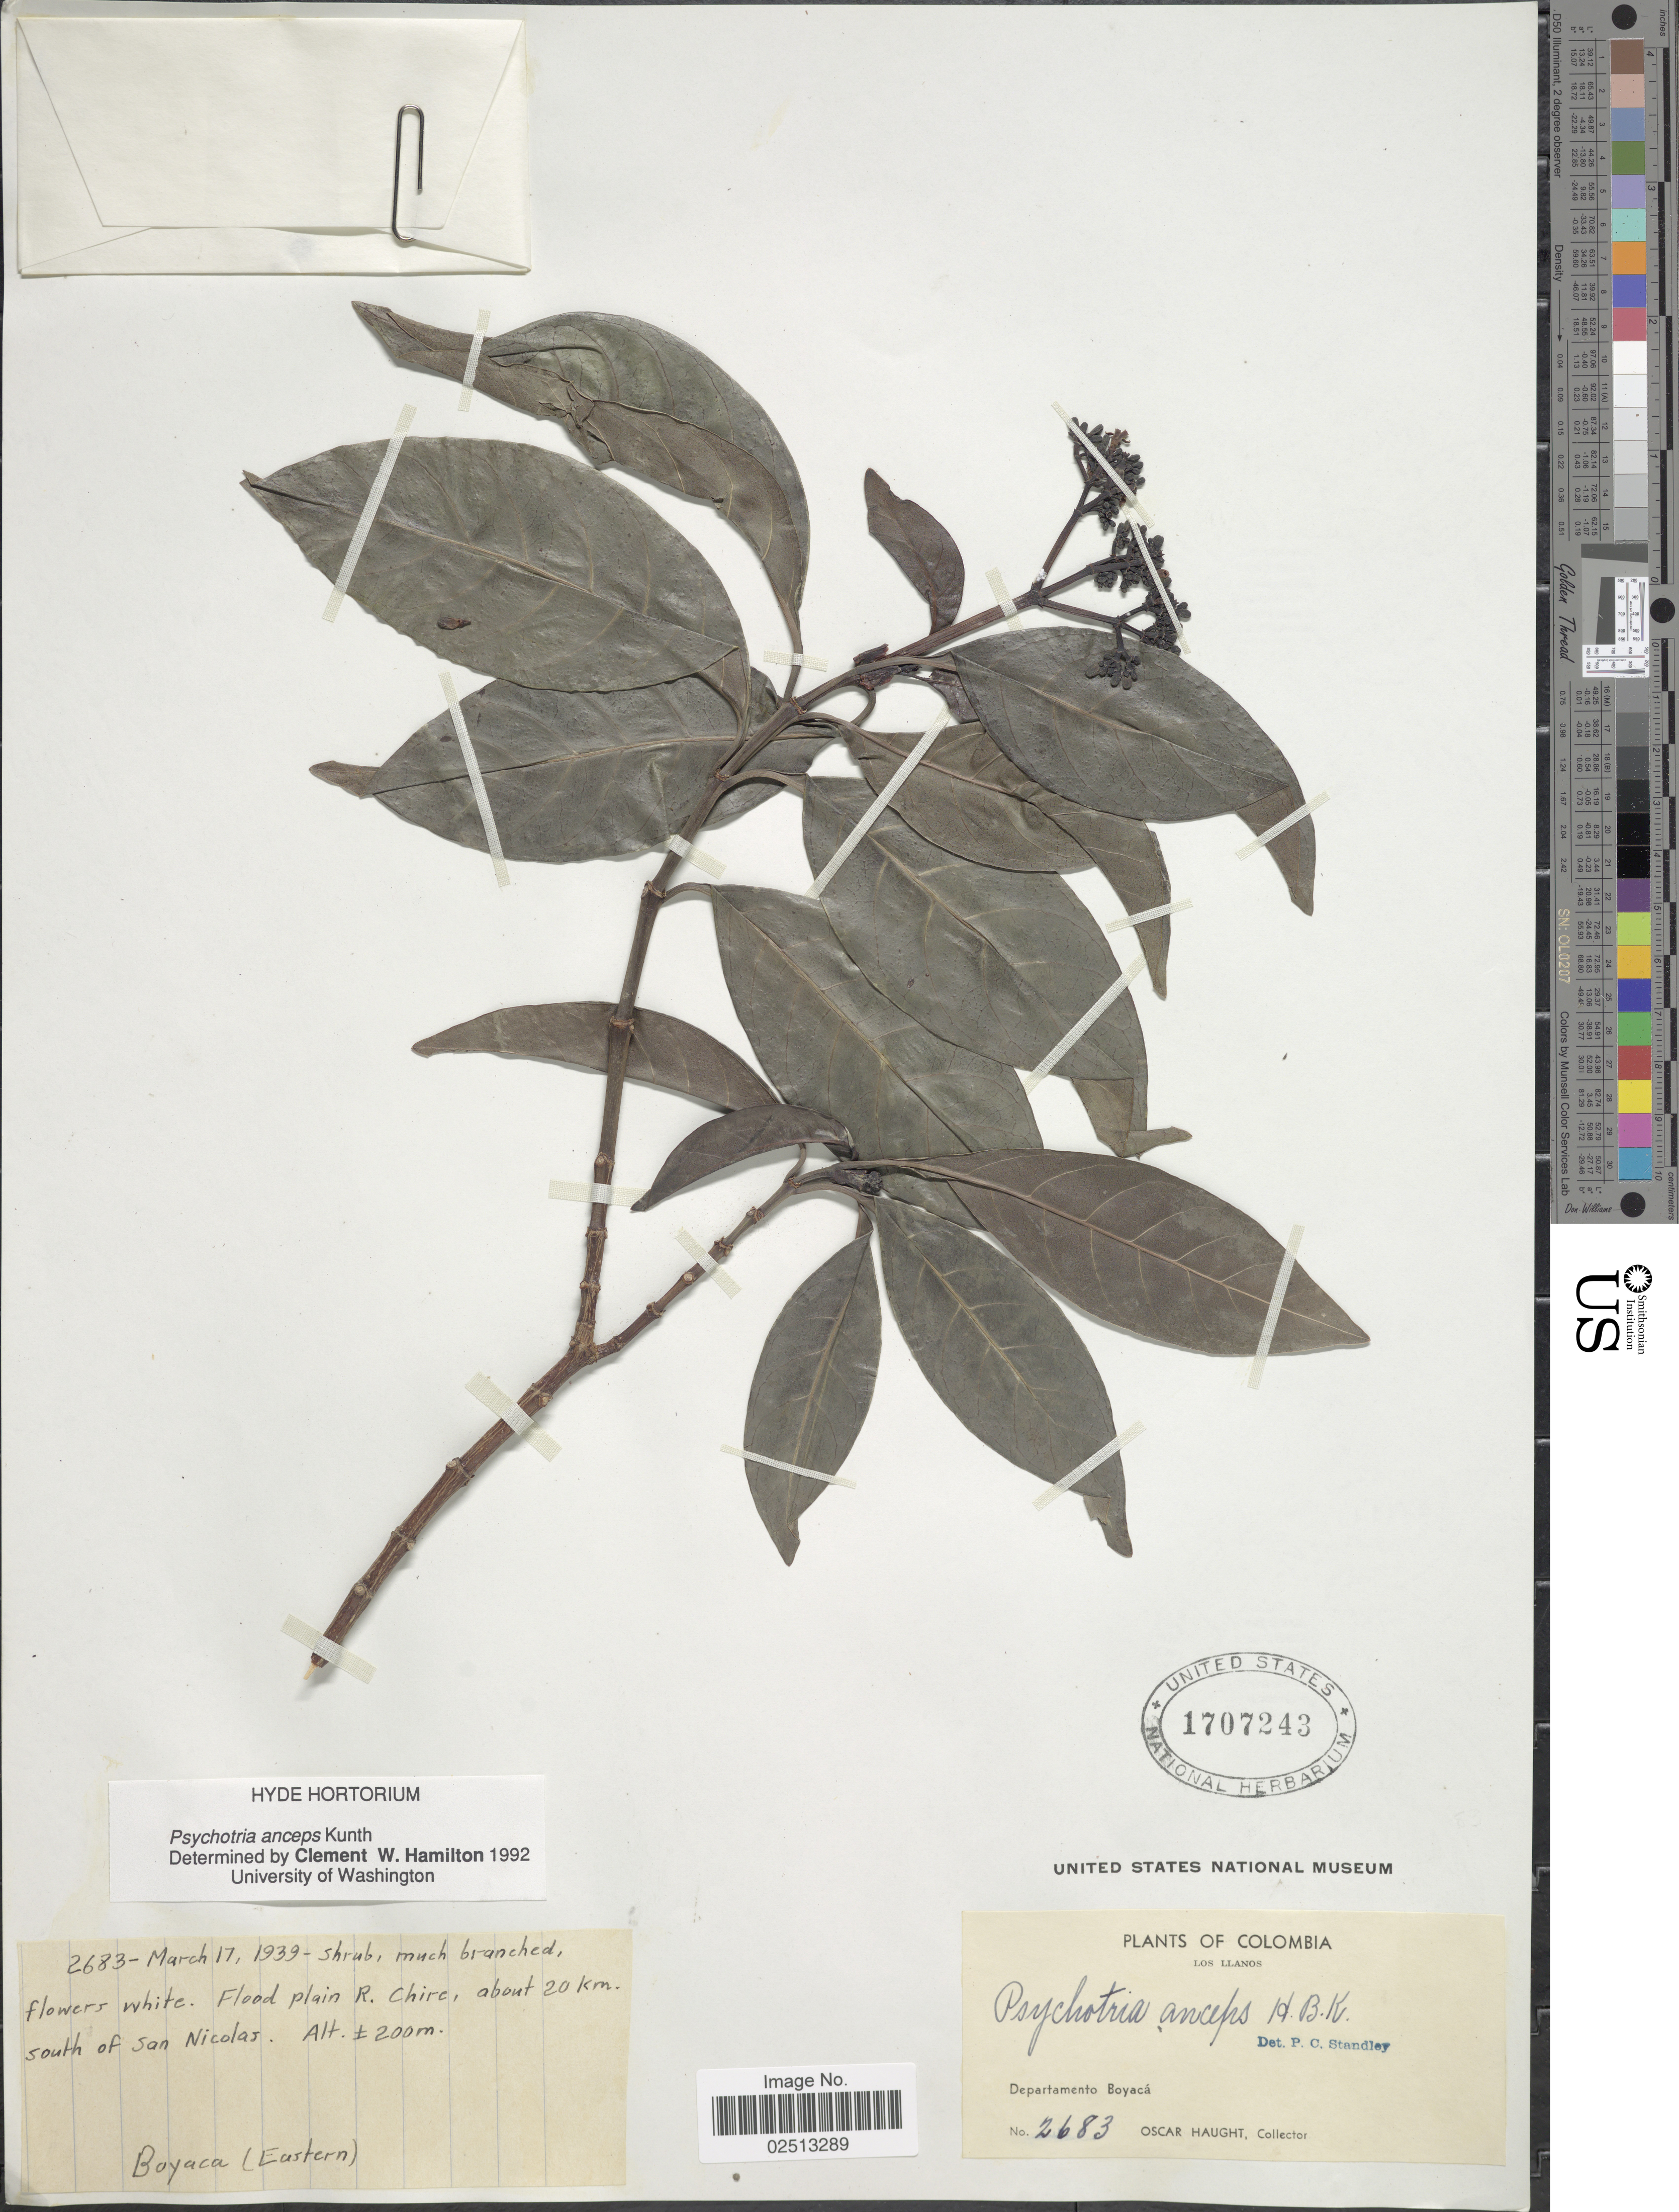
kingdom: Plantae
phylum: Tracheophyta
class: Magnoliopsida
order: Gentianales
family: Rubiaceae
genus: Psychotria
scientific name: Psychotria anceps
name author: Kunth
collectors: O. Haught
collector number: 2683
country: Colombia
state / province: Boyacá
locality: Departamento Boyaca. About 20 km. south of San Nicolas.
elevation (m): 200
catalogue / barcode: US 1707243